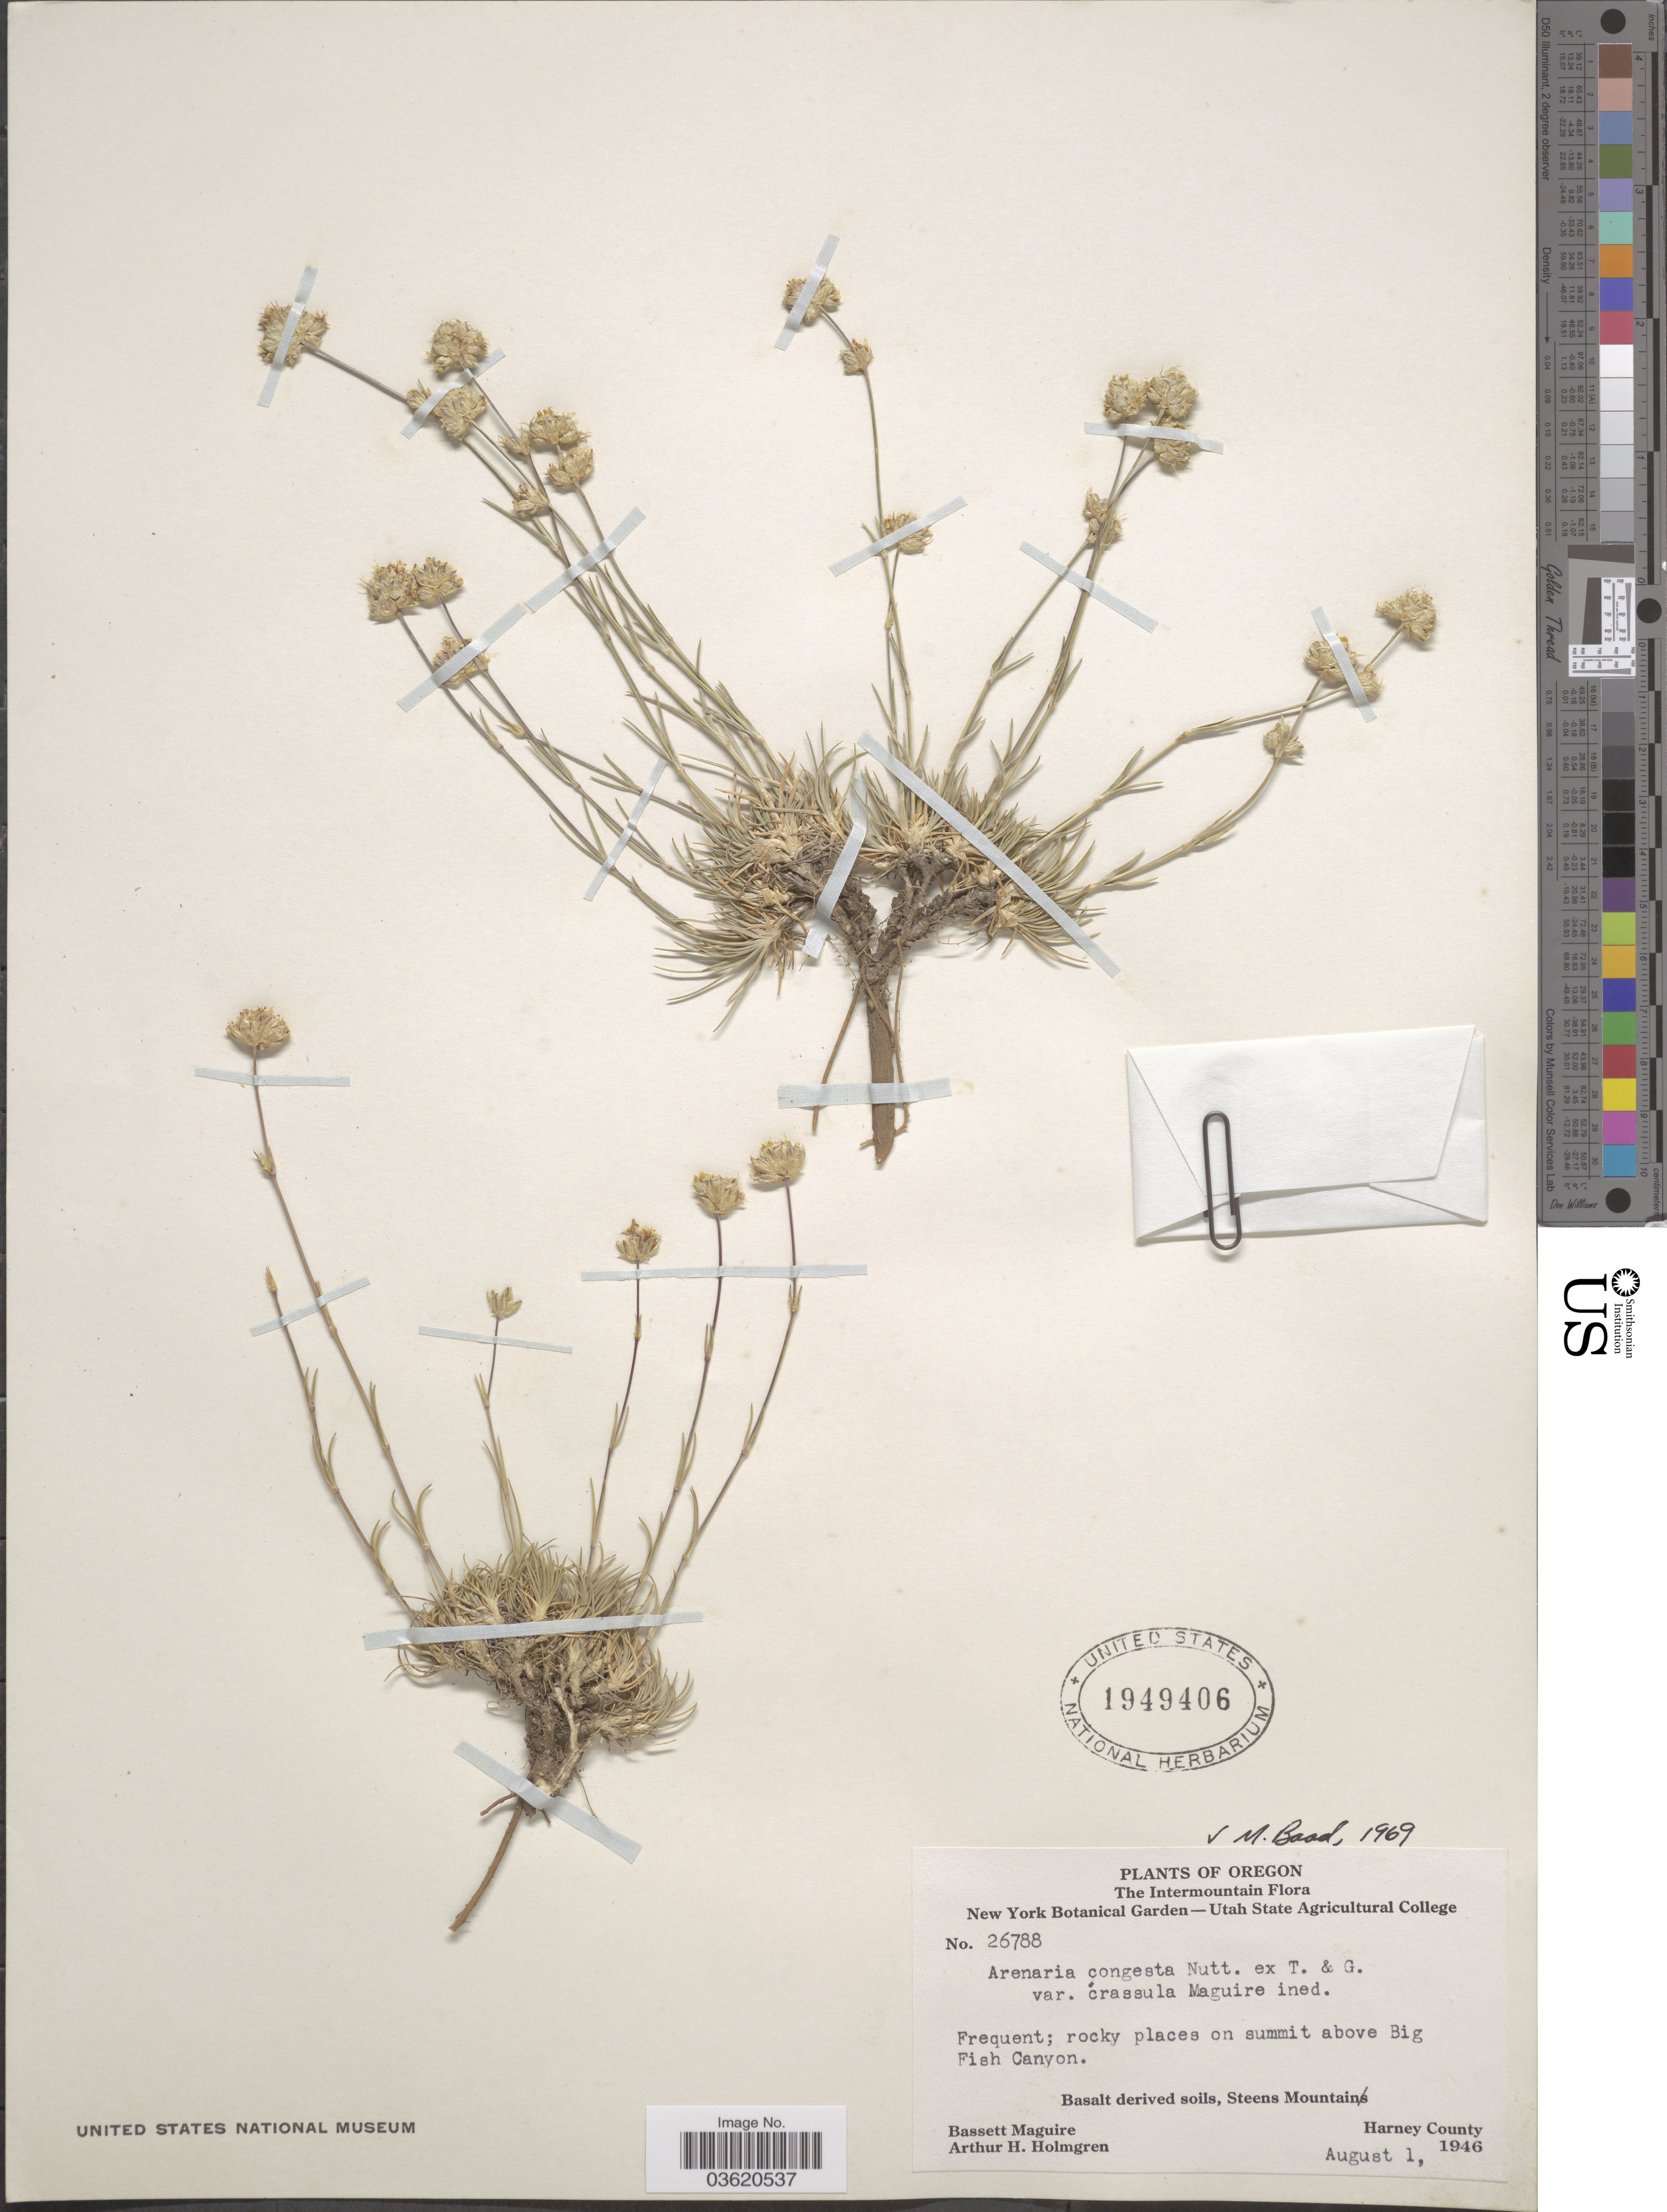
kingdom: Plantae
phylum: Tracheophyta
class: Magnoliopsida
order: Caryophyllales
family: Caryophyllaceae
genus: Eremogone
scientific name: Eremogone congesta var. crassula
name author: (Maguire) R.L. Hartm. & Rabeler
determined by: U.S. National Herbarium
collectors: B. Maguire & A. H. Holmgren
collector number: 26788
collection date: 1946-08-01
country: United States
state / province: Oregon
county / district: Harney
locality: The Intermountain. Above Big Fish Canyon. Basalt derived soils, Steens Mountain. Harney County.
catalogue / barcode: US 1949406